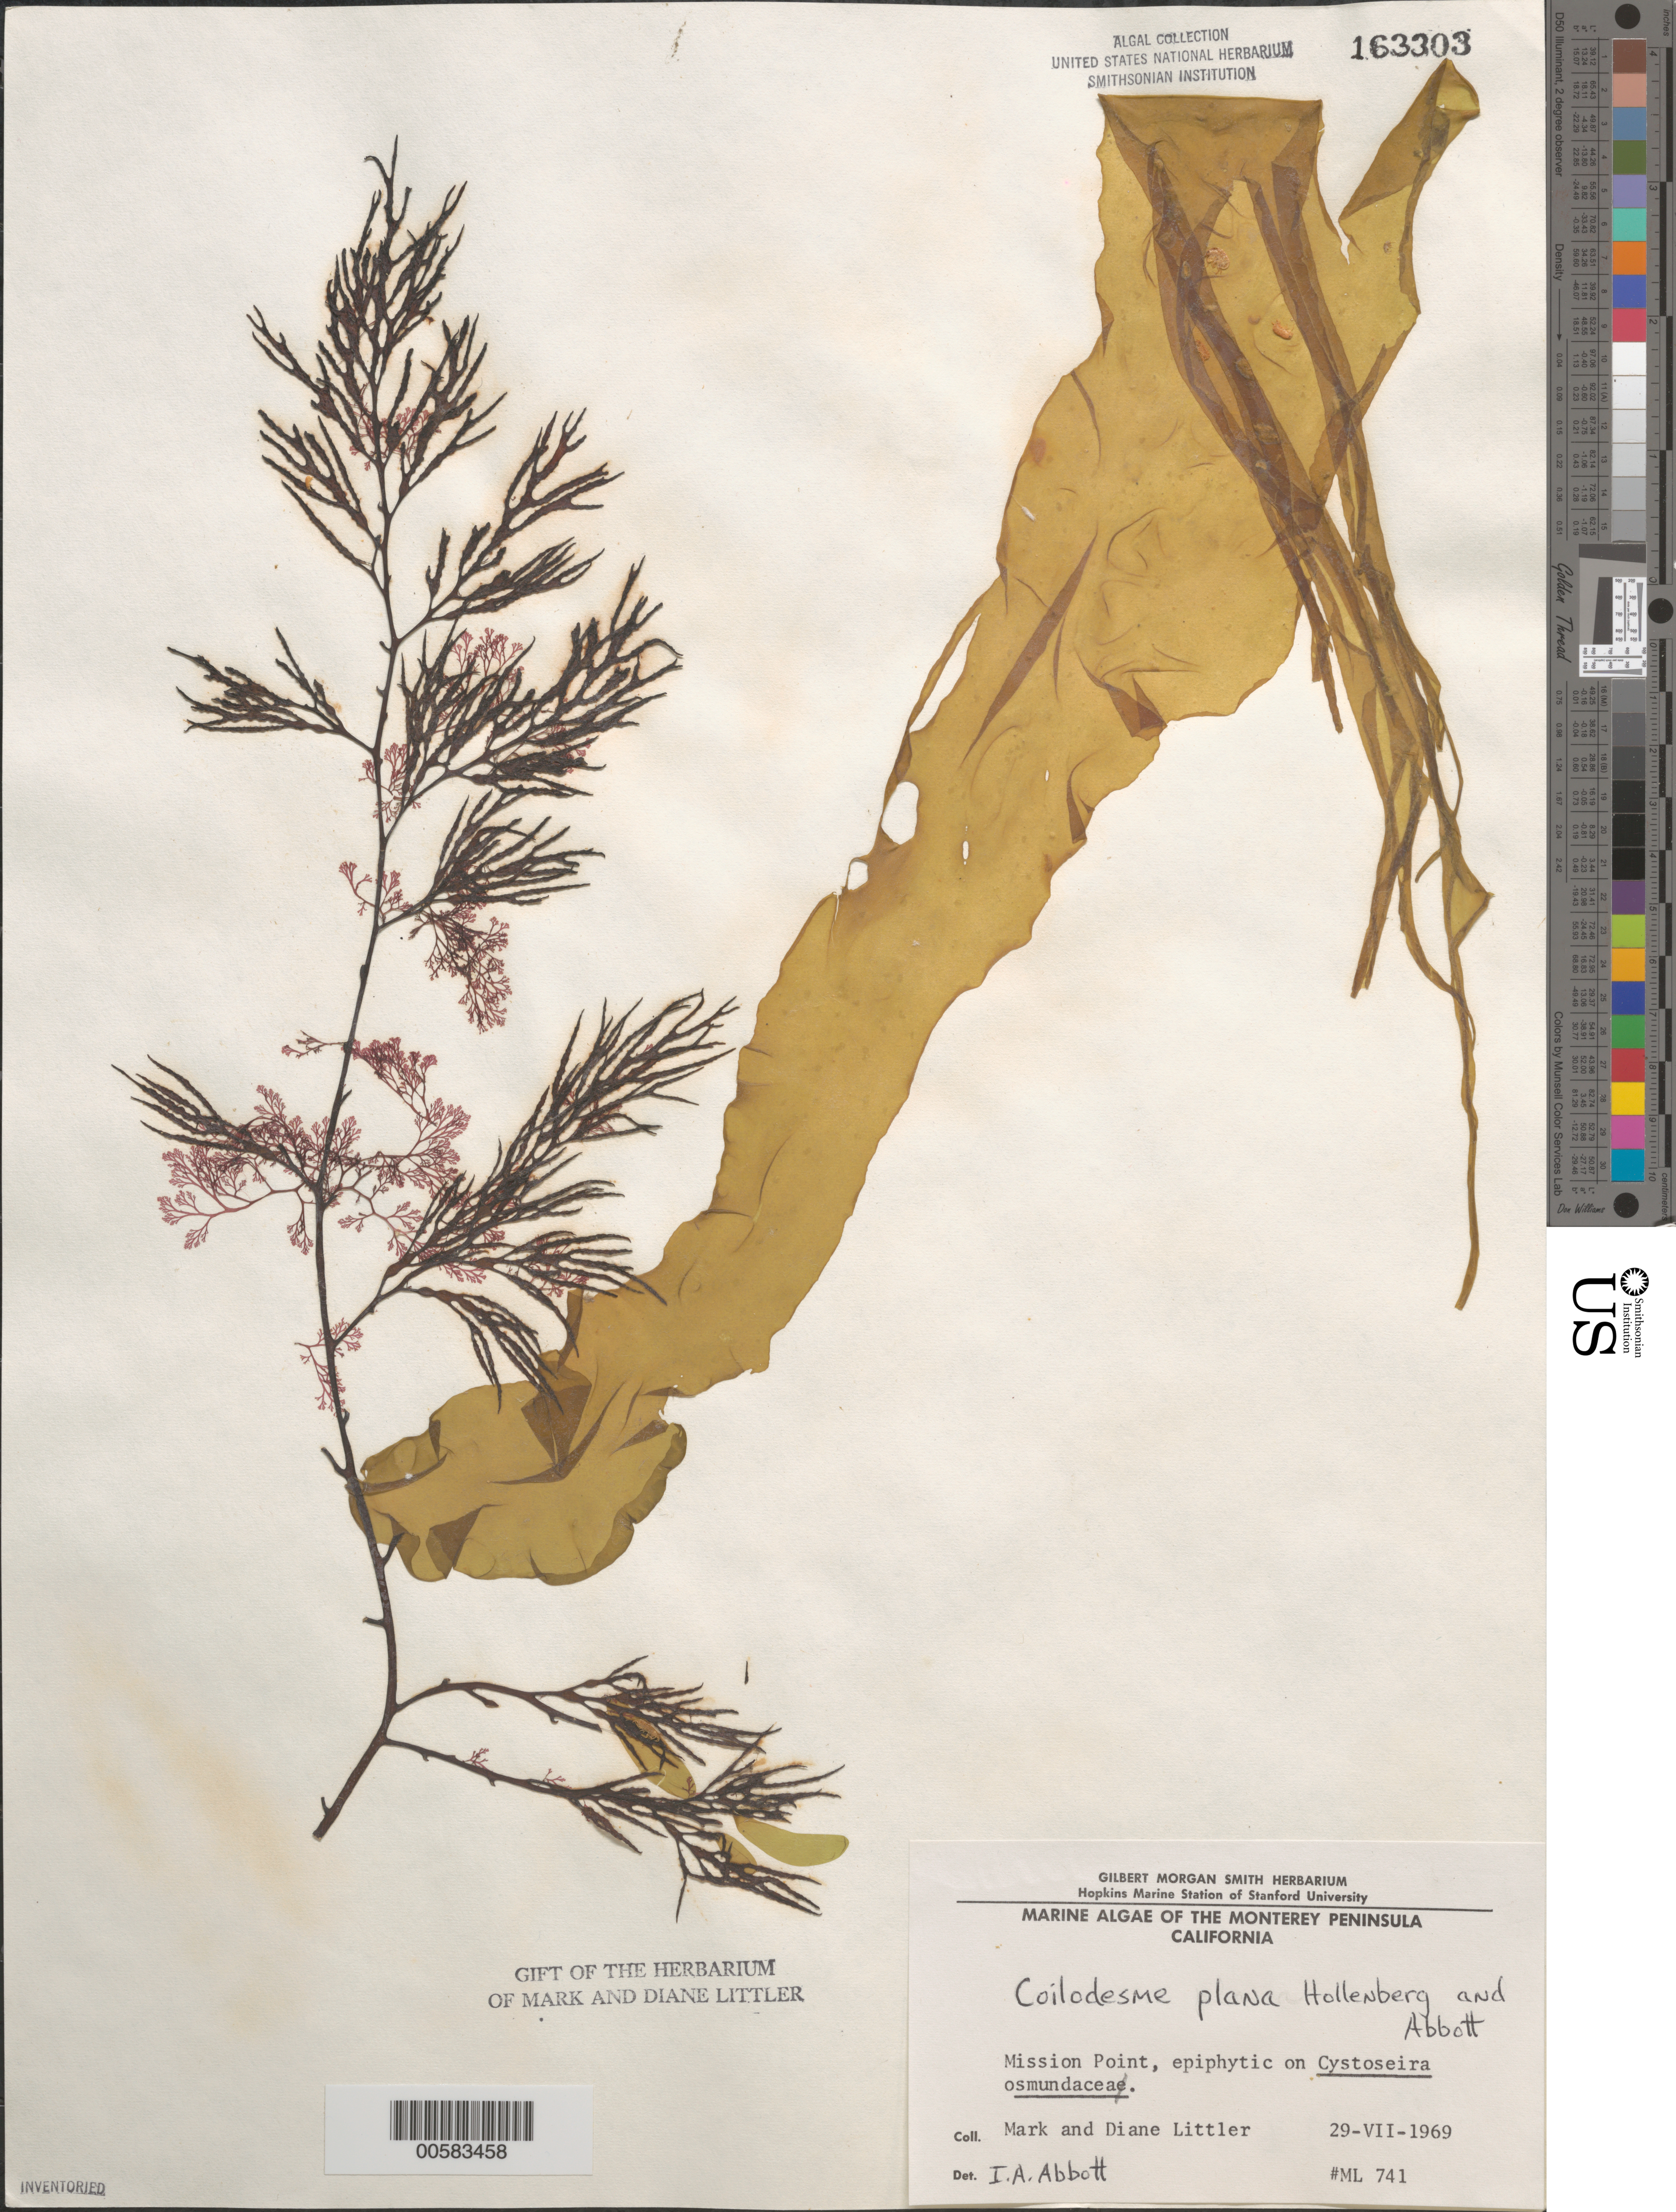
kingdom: Chromista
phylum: Ochrophyta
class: Phaeophyceae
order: Ectocarpales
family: Chordariaceae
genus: Coilodesme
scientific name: Coilodesme plana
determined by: Abbott, Isabella A.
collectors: M. M. Littler & D. S. Littler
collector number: ML 741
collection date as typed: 29 Jul 1969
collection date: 1969-07-29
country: United States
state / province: California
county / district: Monterey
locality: Mission Point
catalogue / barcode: US 163303